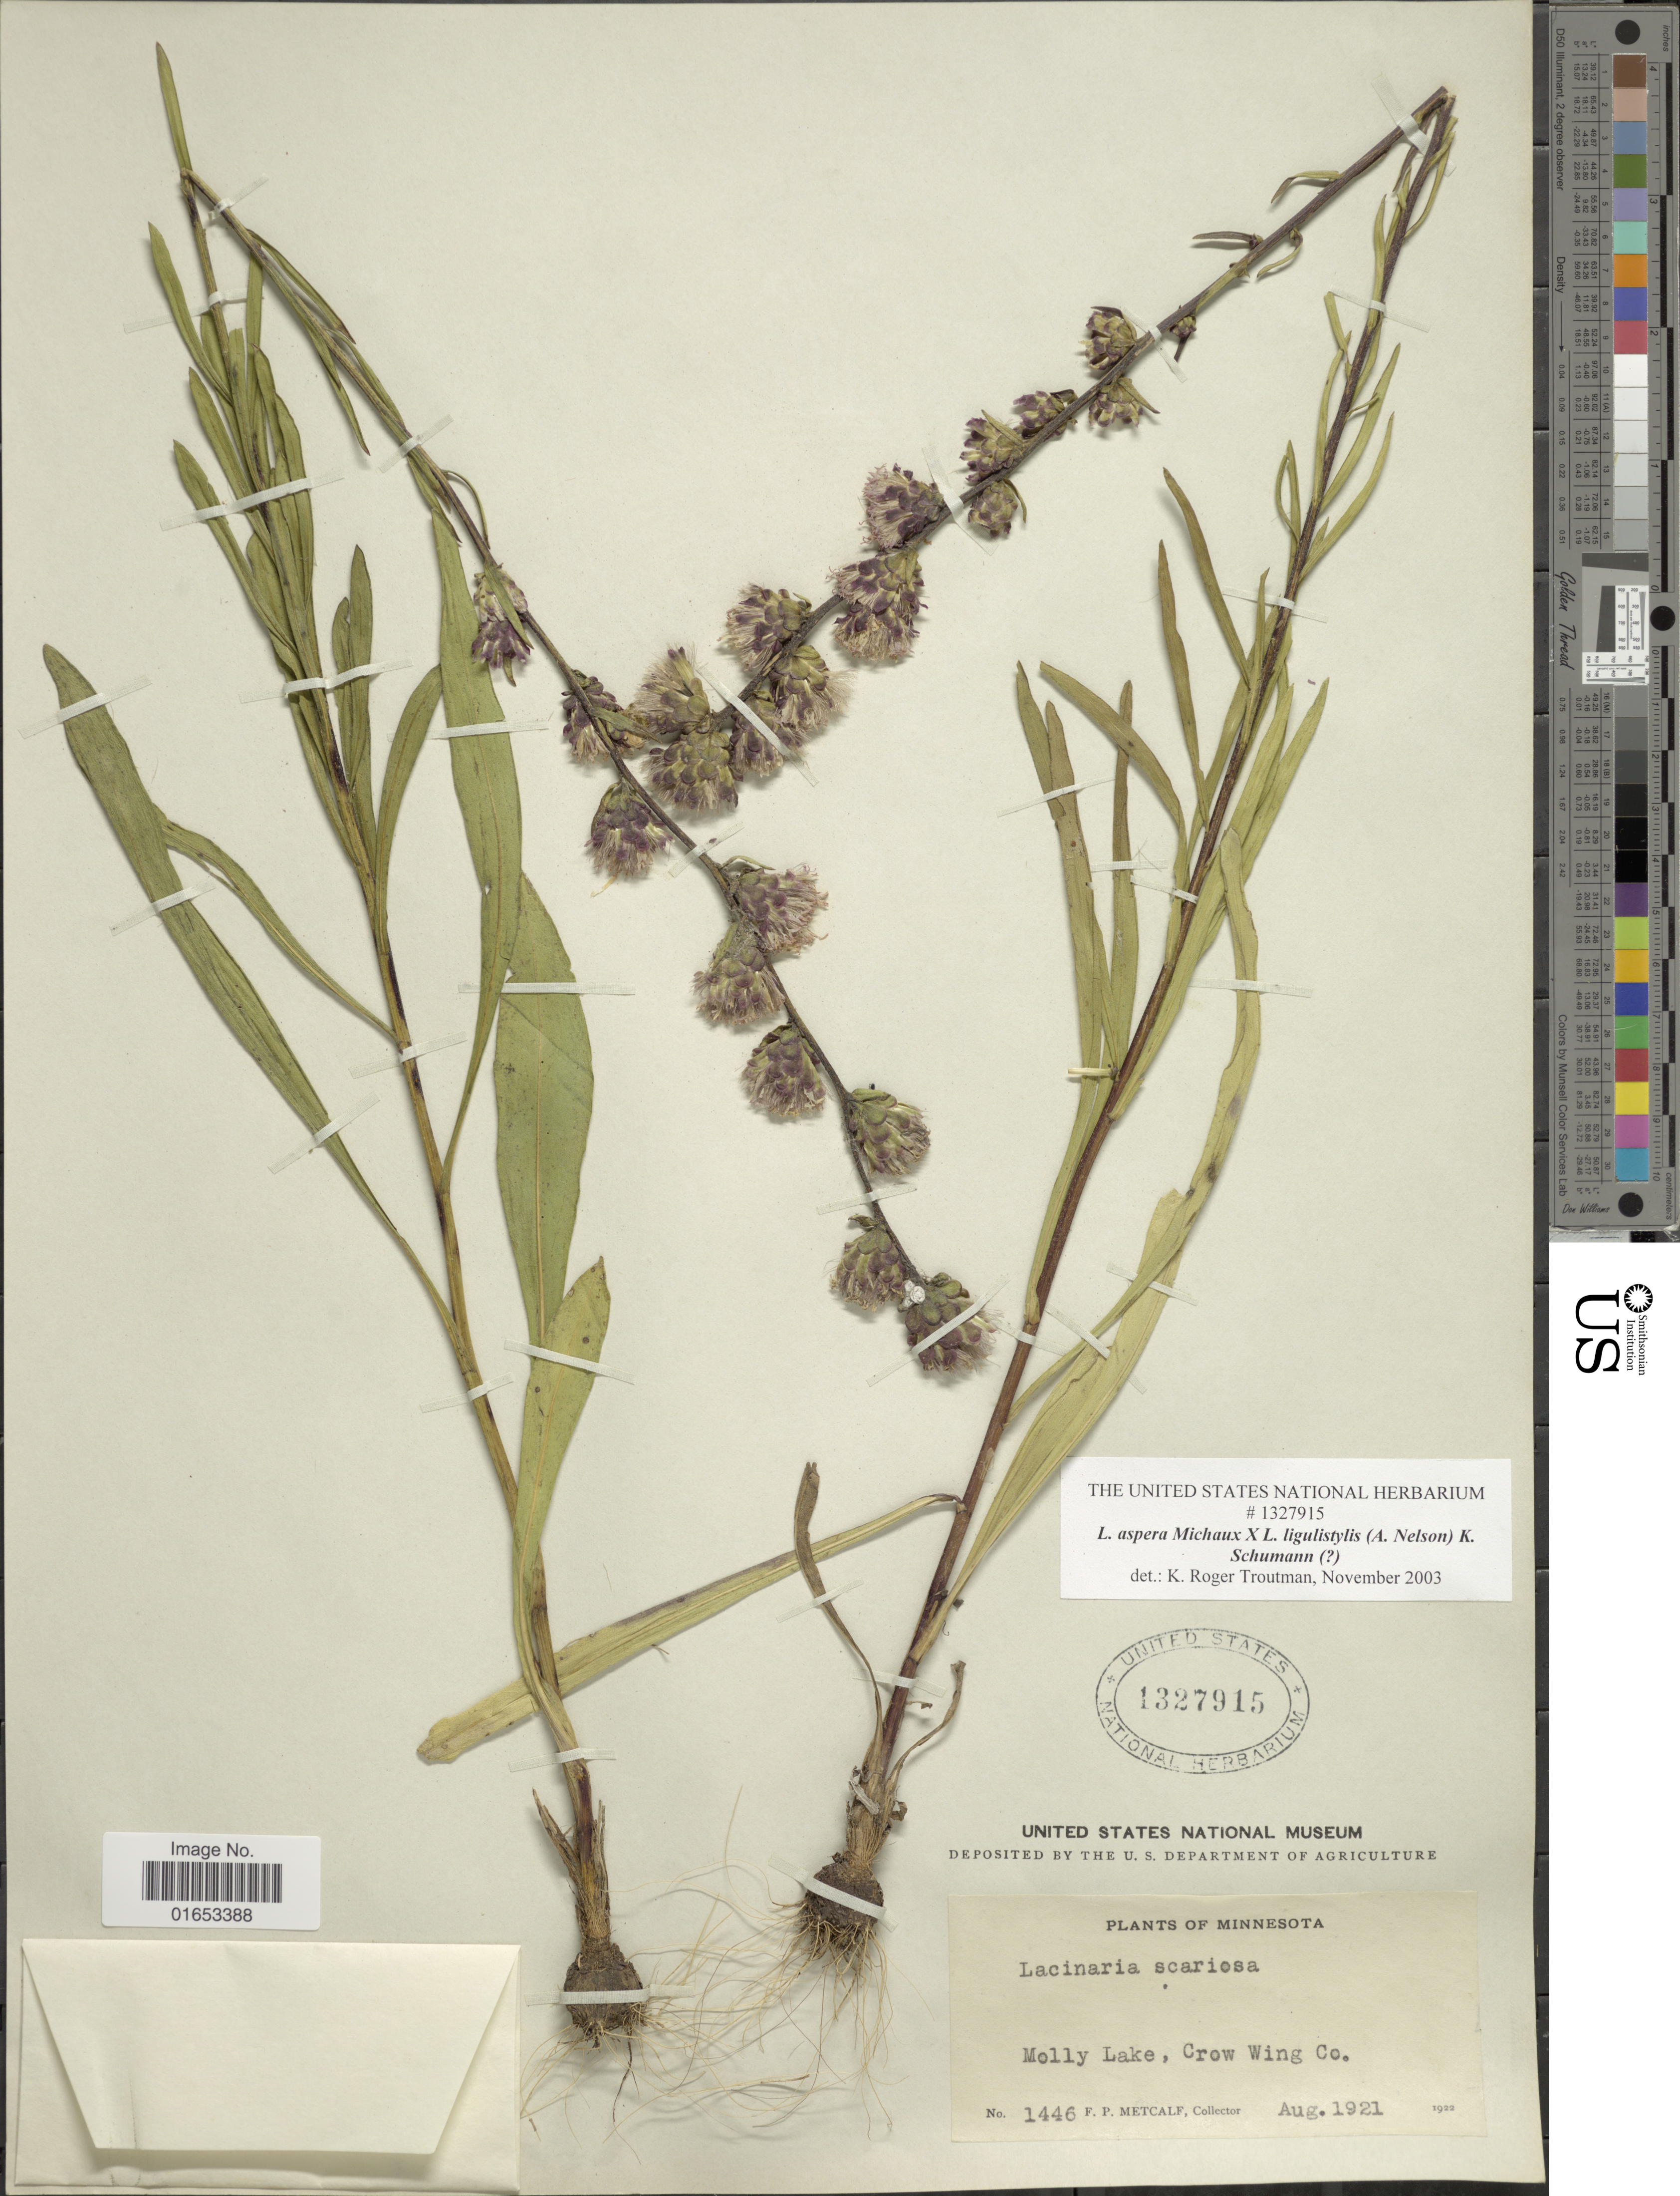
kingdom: Plantae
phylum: Tracheophyta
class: Magnoliopsida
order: Asterales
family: Asteraceae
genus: Liatris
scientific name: Liatris aspera x L. ligulistylus (A. Nelson) K. Schum.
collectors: F. Metcalf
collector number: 1446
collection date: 1921-08/1922-08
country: United States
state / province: Minnesota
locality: Molly Lake, Crow Wing Co.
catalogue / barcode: US 1327915